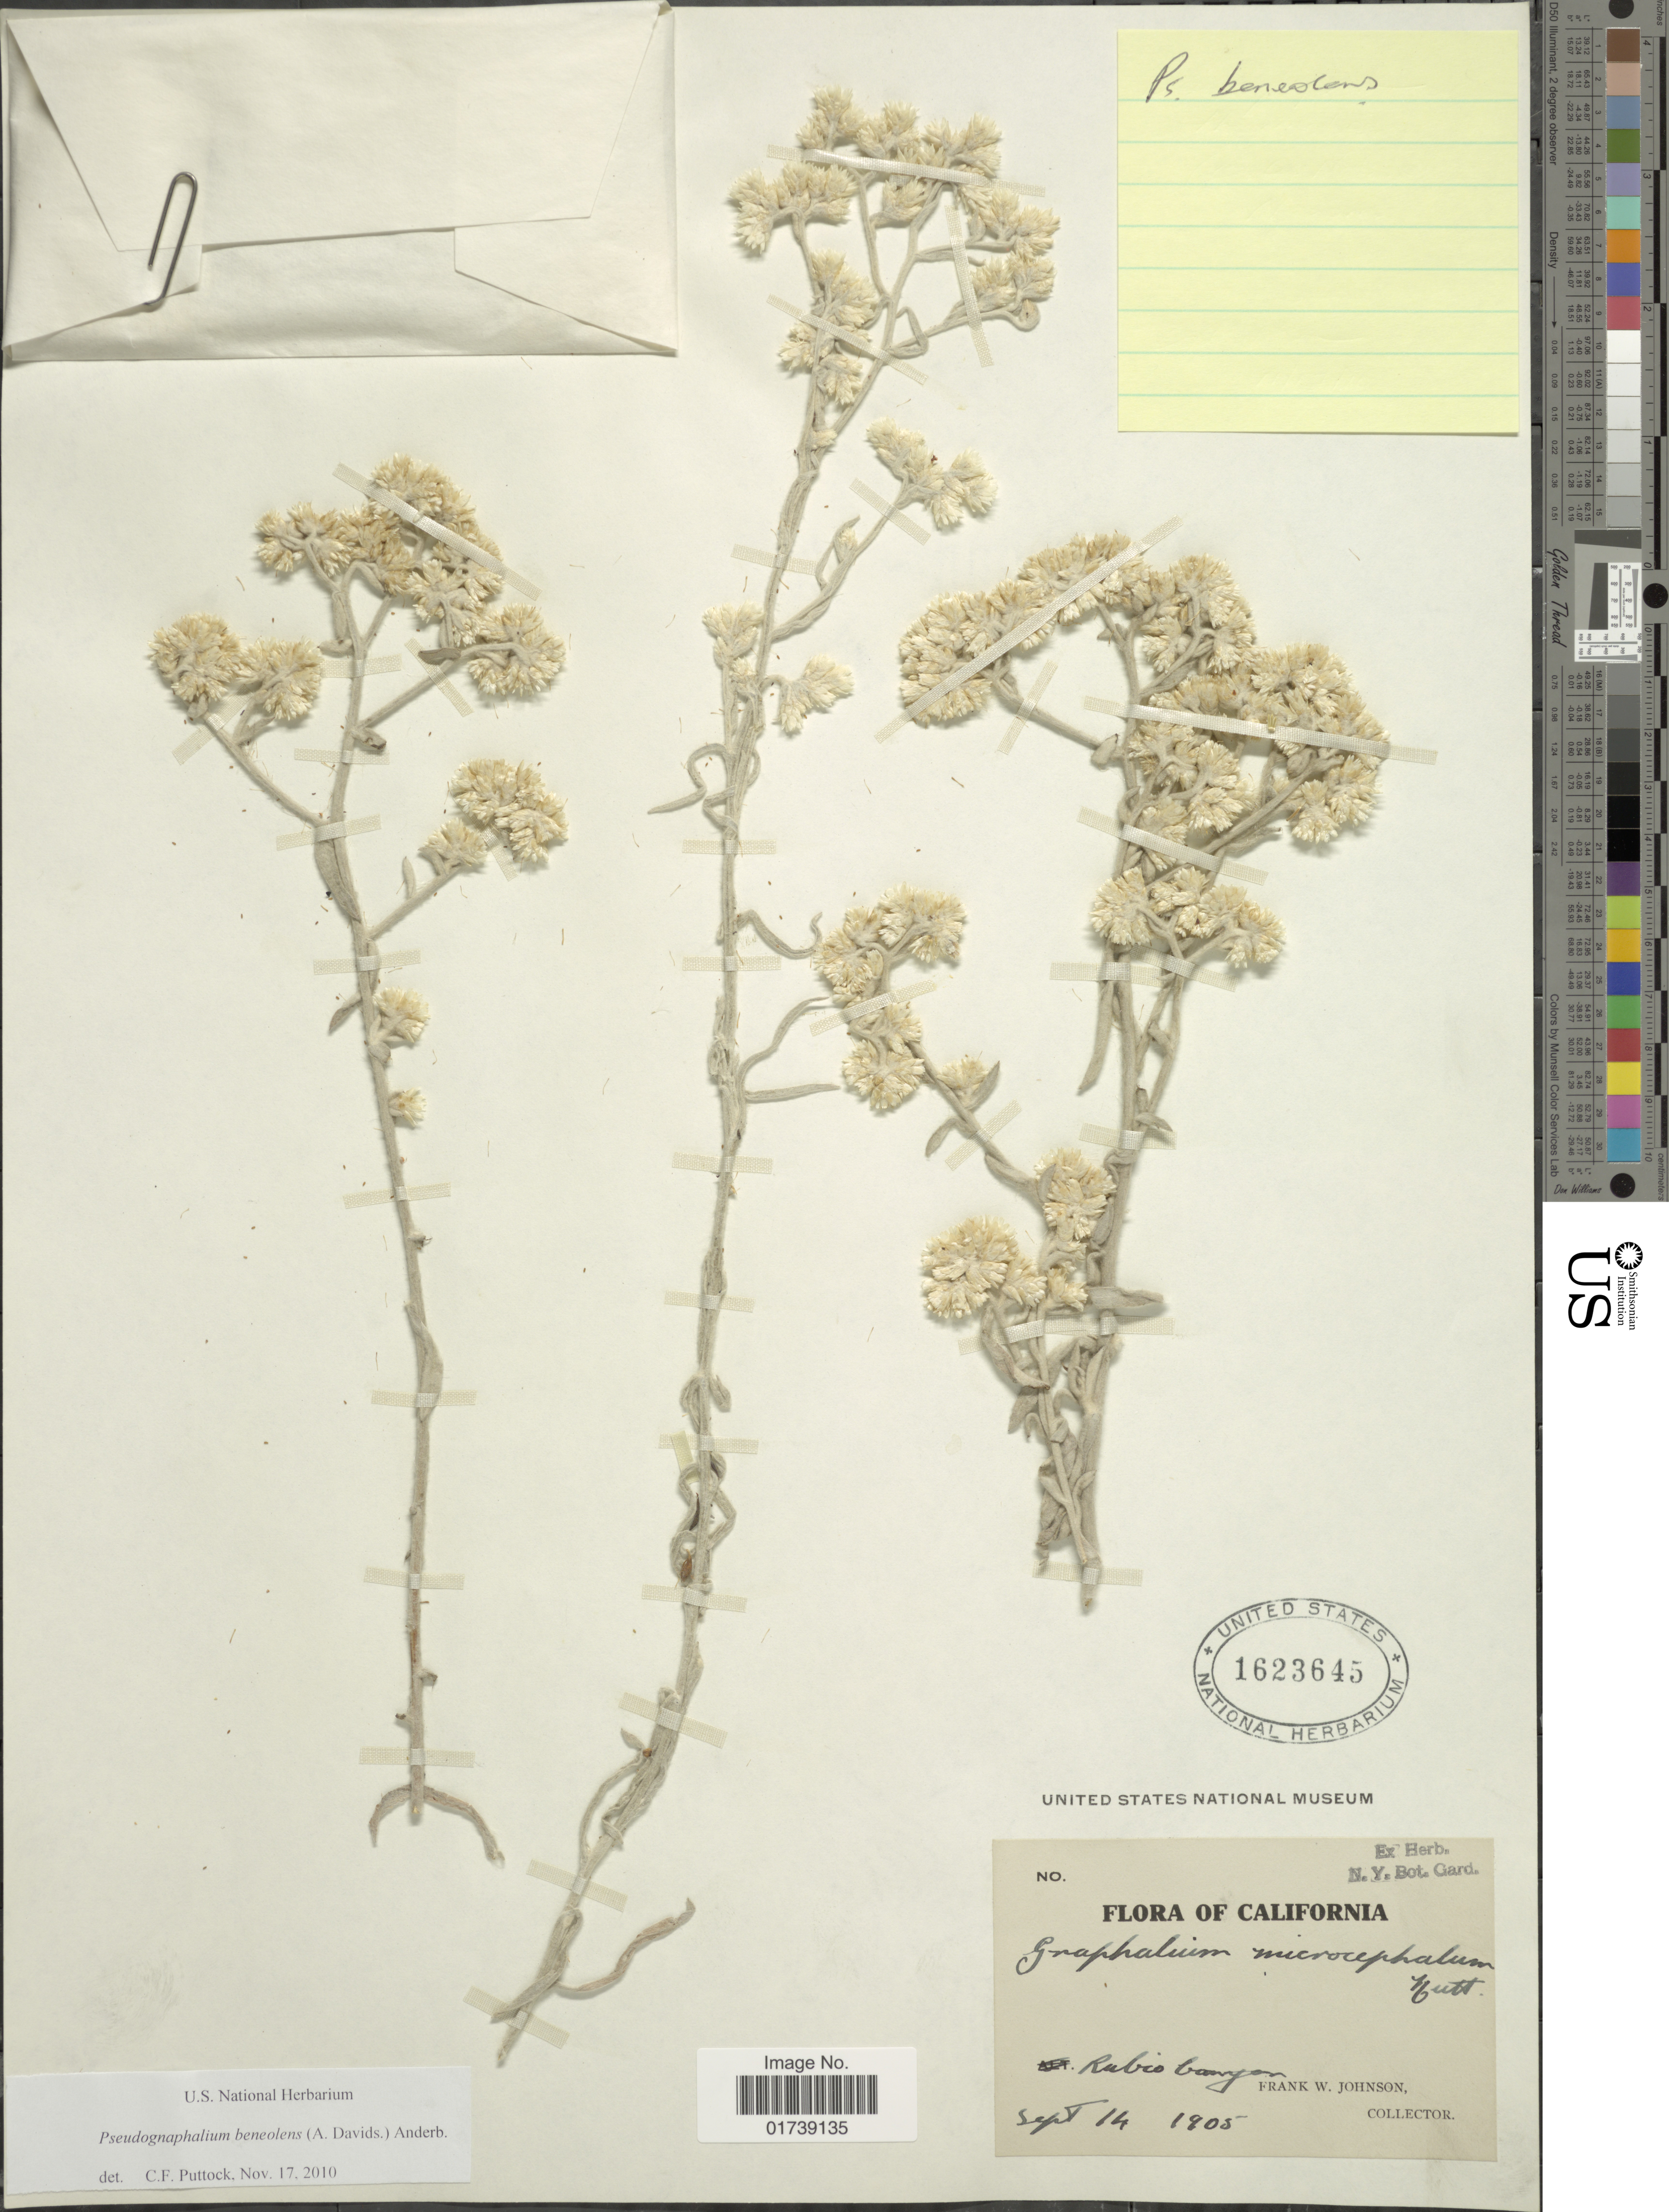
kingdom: Plantae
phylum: Tracheophyta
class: Magnoliopsida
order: Asterales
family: Asteraceae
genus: Pseudognaphalium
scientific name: Pseudognaphalium microcephalum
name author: (Nutt.) Anderb.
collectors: F. W. Johnson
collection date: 1905-09-14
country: United States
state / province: California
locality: Rubio Canyon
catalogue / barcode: US 1623645